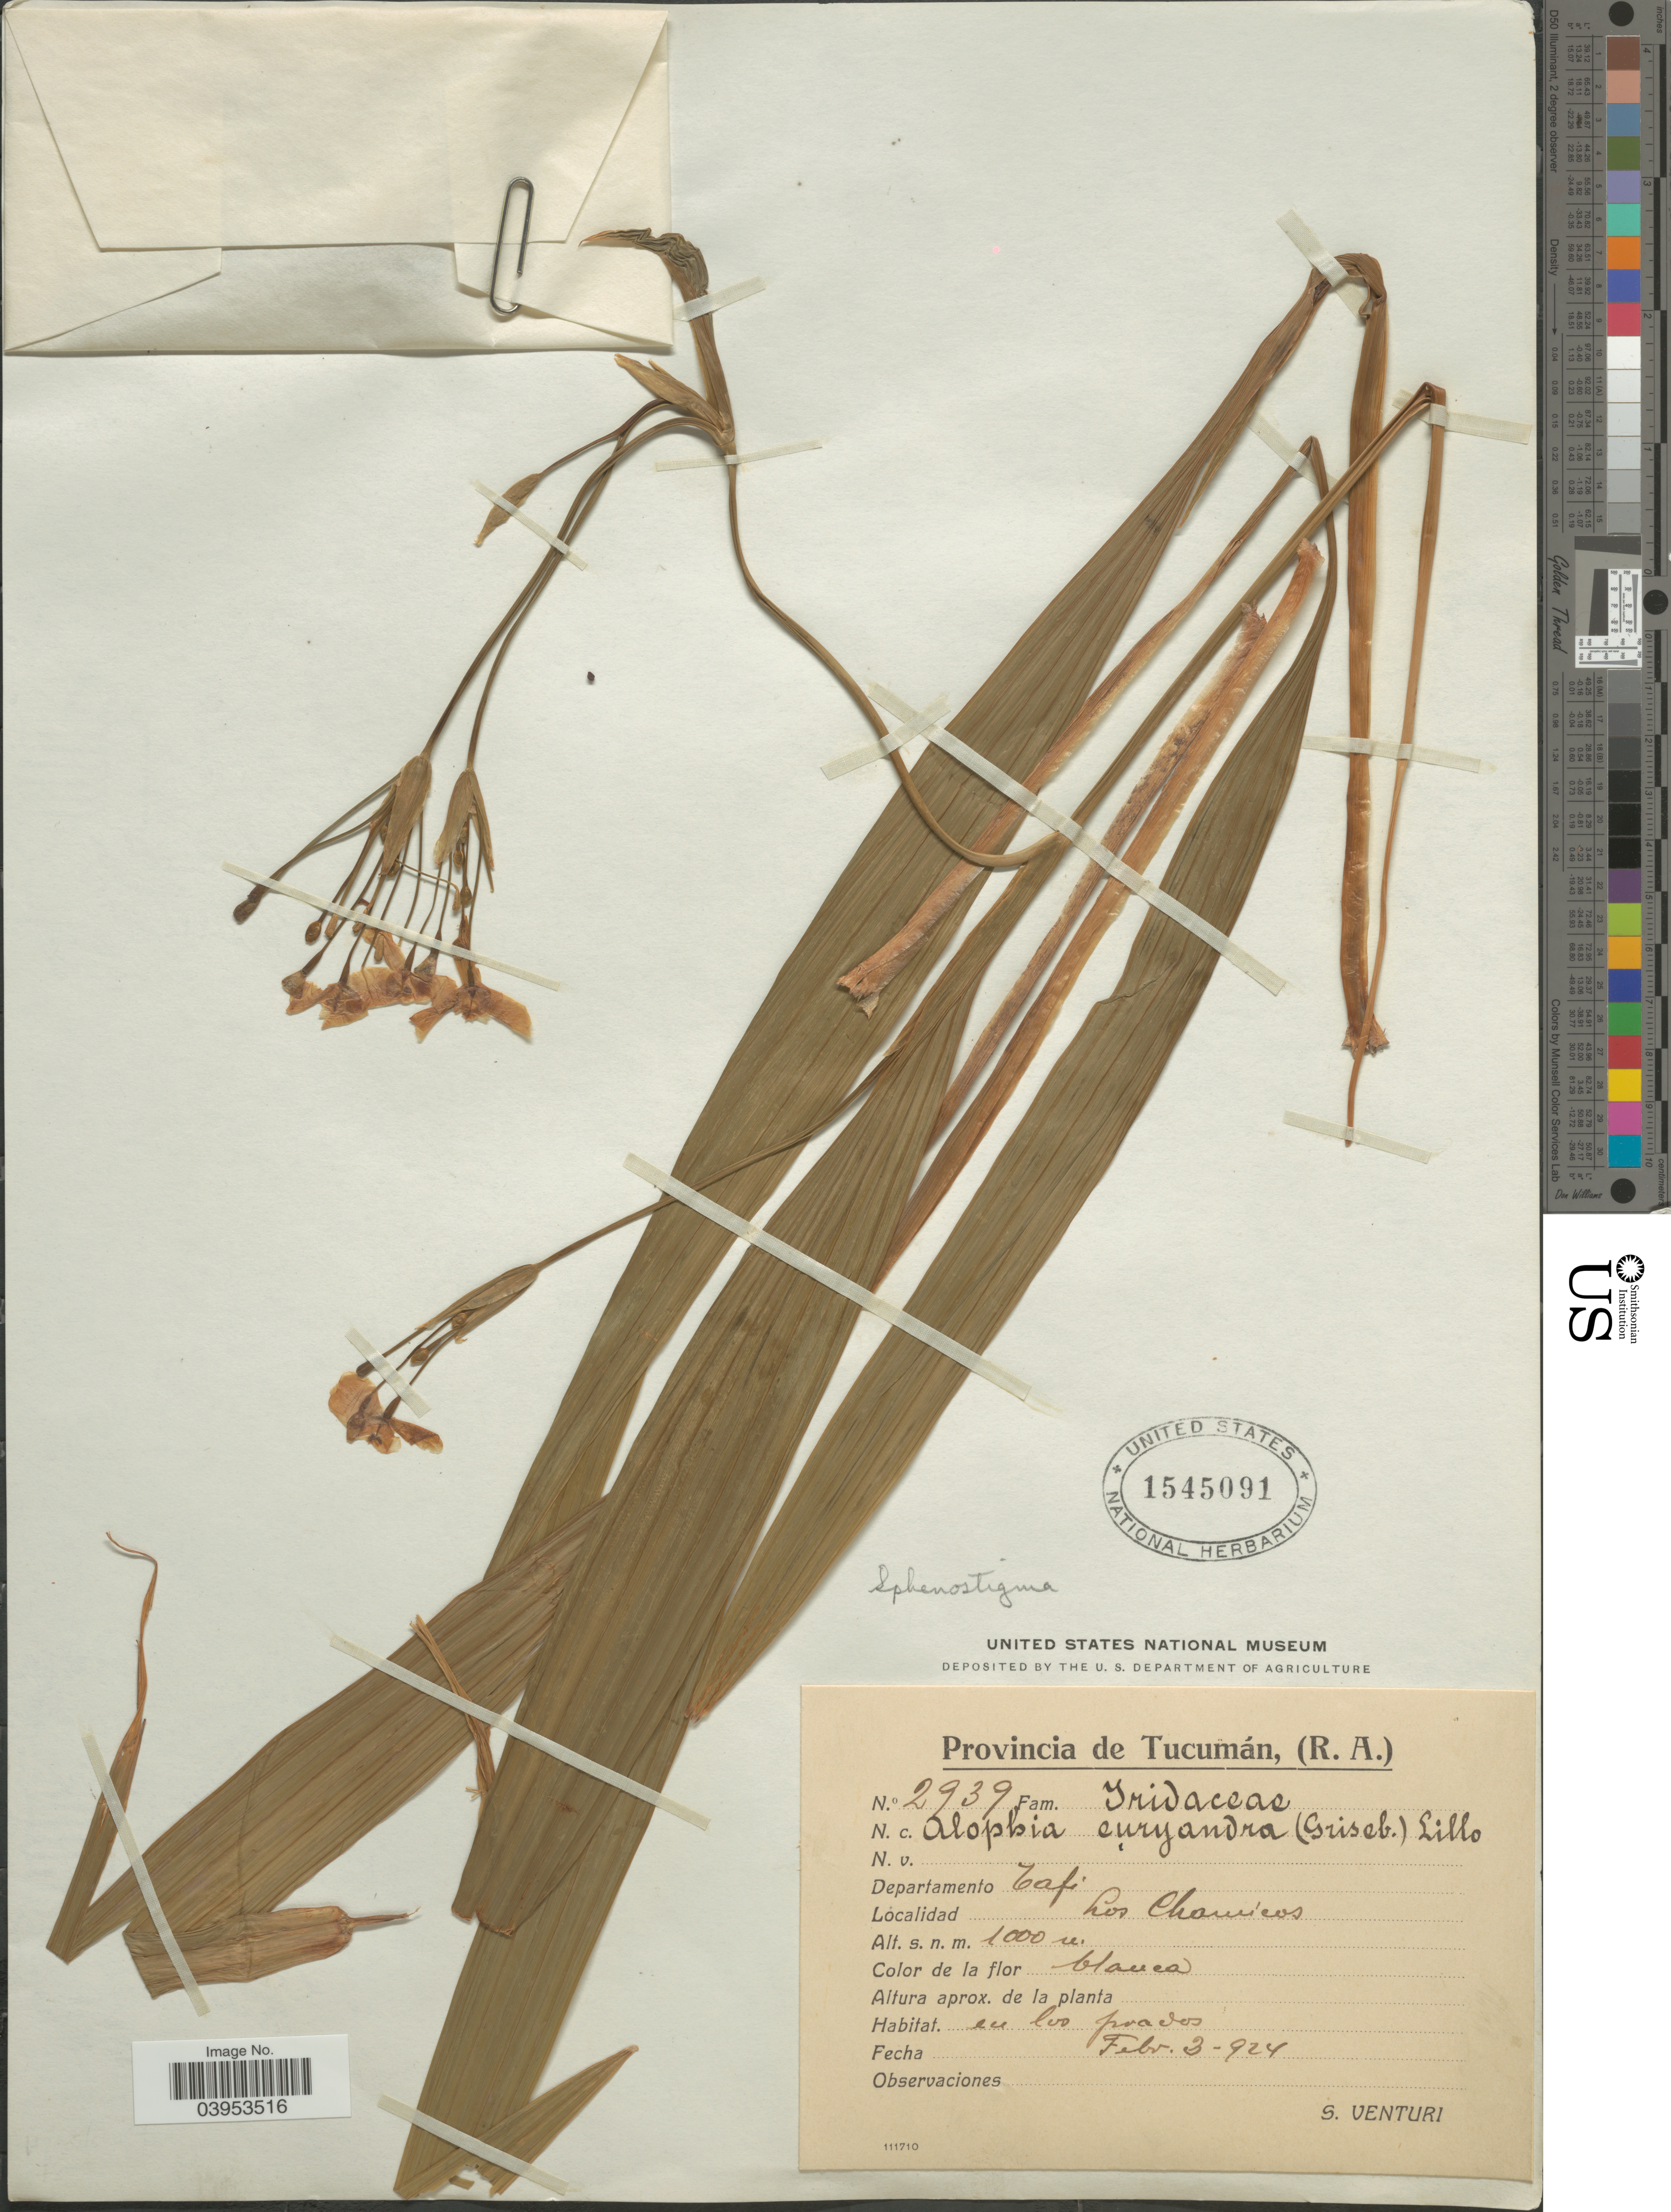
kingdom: Plantae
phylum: Tracheophyta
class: Liliopsida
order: Asparagales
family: Iridaceae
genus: Alophia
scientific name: Alophia euryandra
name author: (Griseb.) Lillo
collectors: S. Venturi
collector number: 2939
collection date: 1924-02-03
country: Argentina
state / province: Tucuman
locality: Departamento Tafi. Los Chamicos.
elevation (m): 1000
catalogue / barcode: US 1545091